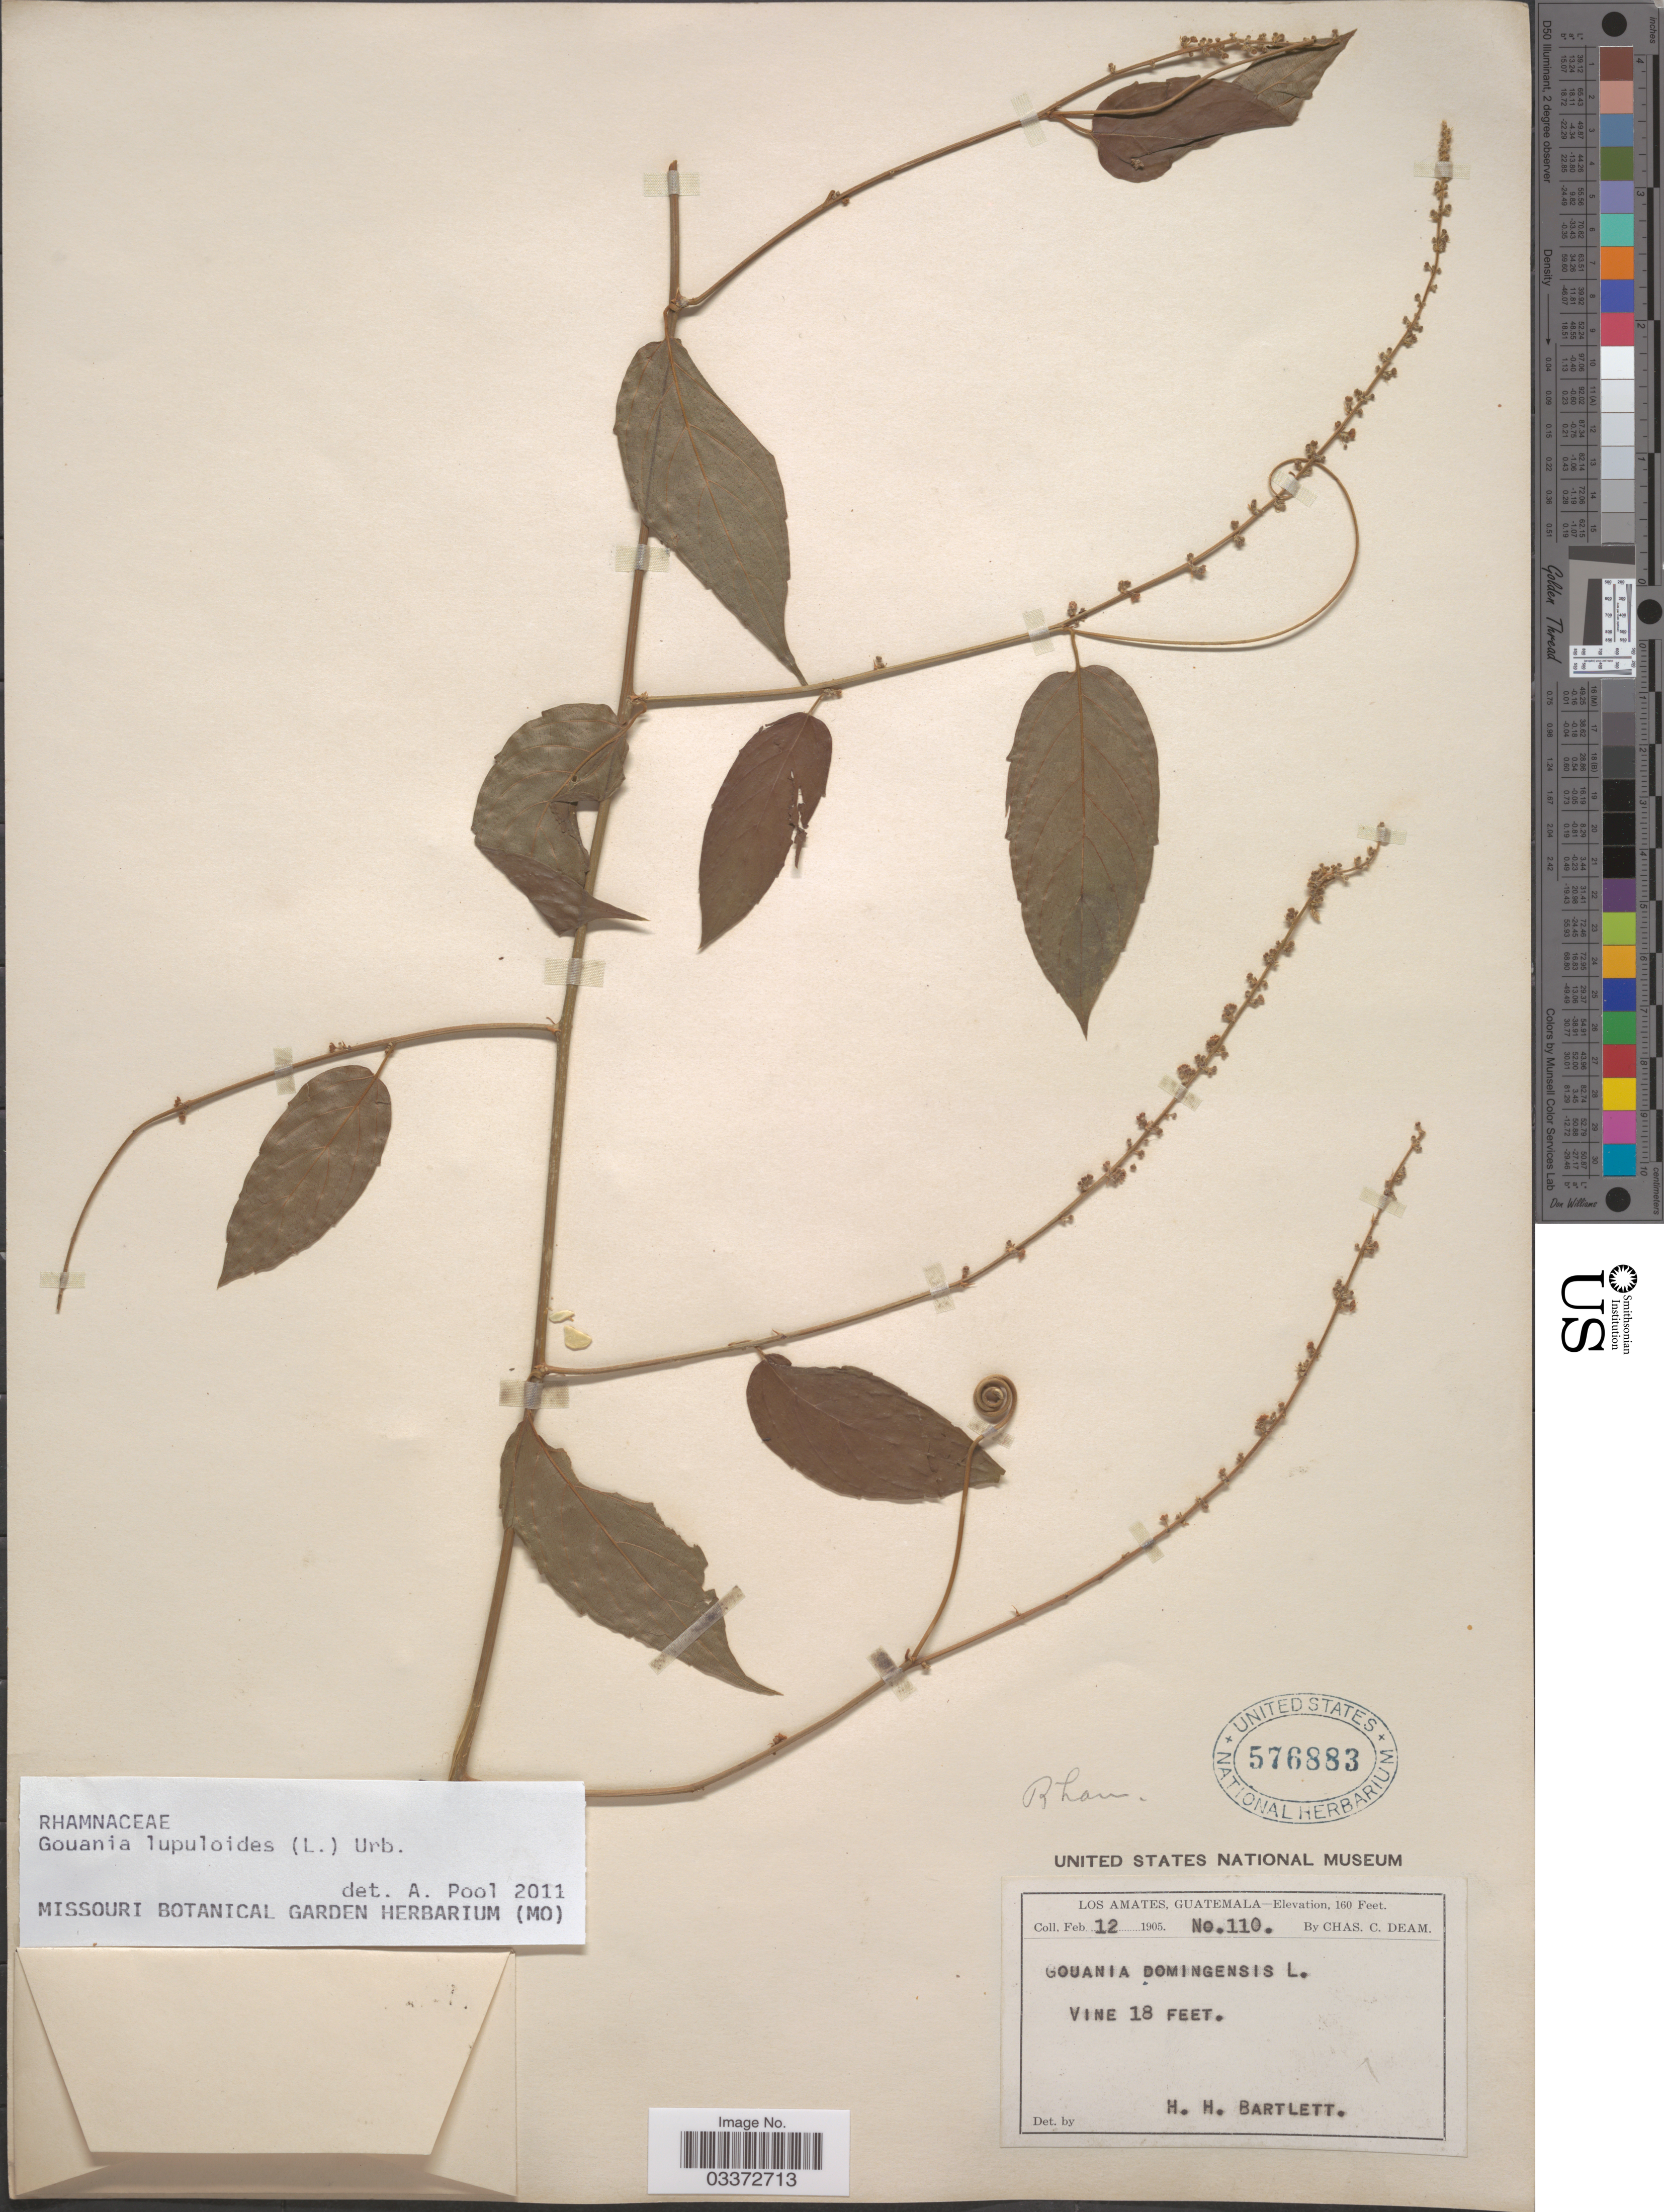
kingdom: Plantae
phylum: Tracheophyta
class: Magnoliopsida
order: Rosales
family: Rhamnaceae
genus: Gouania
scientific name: Gouania lupuloides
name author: (L.) Urb.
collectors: C. C. Deam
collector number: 110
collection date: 1905-02-12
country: Guatemala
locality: Los Amates.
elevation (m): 49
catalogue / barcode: US 576883